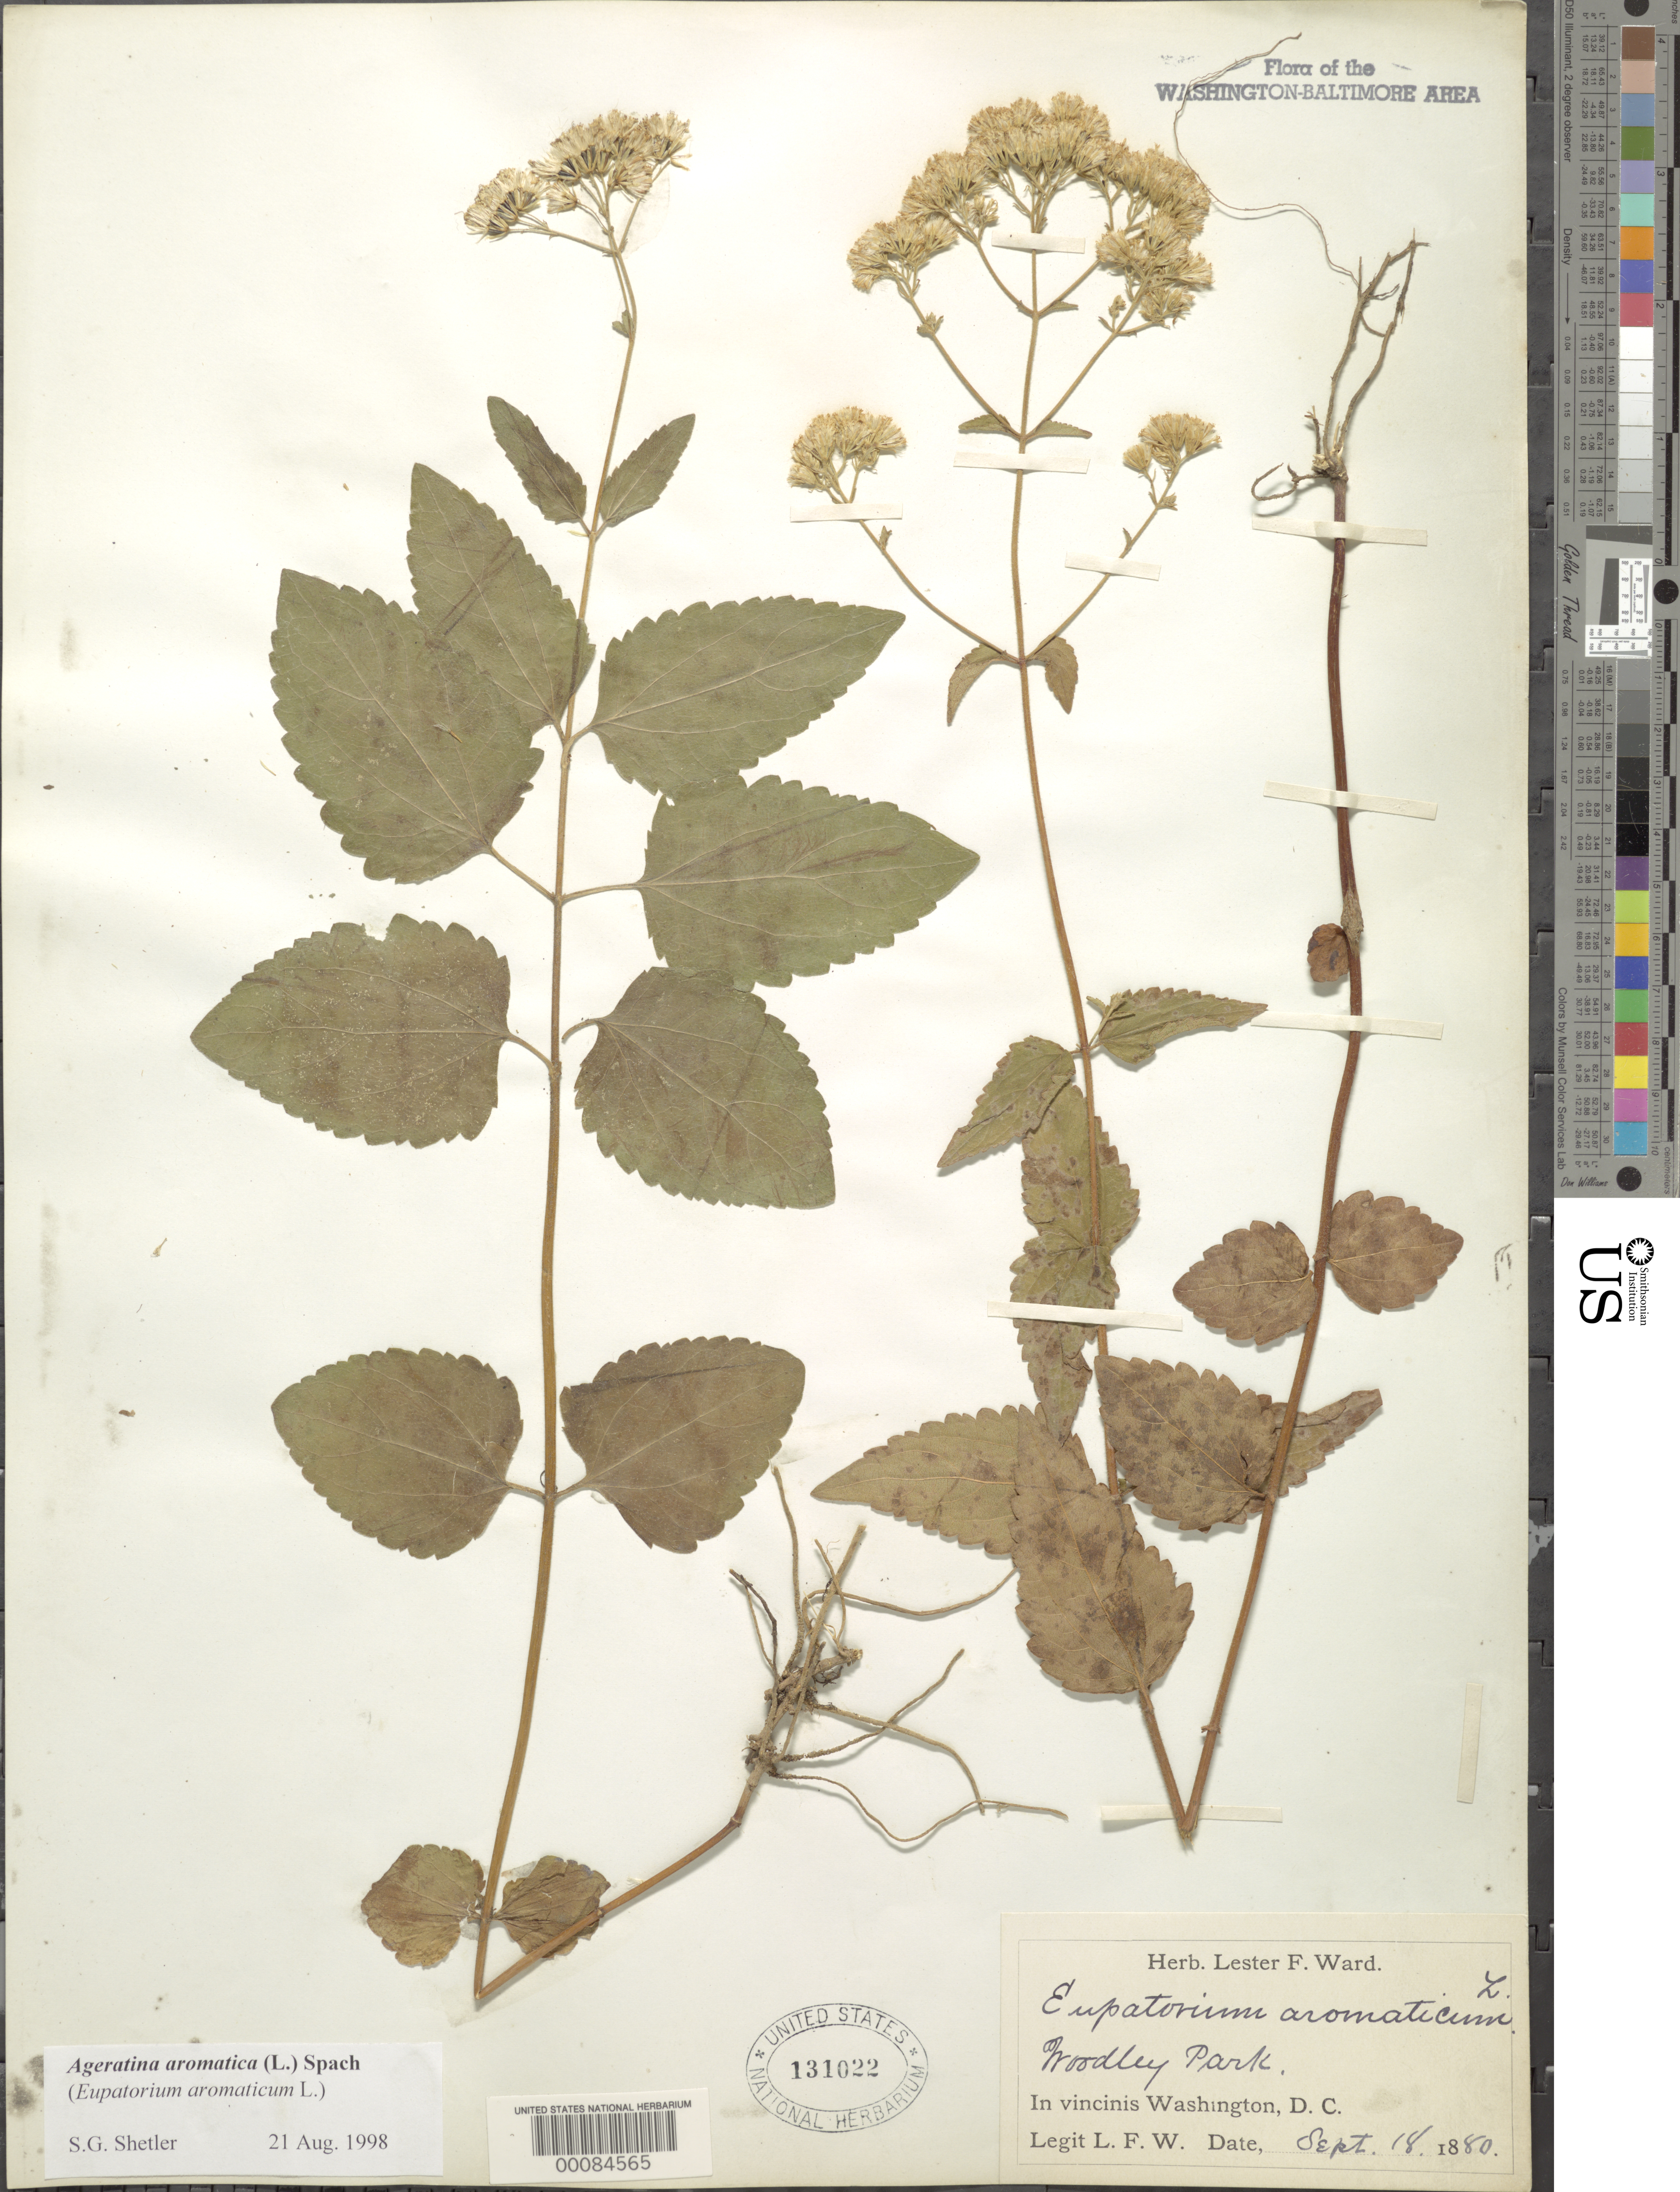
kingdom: Plantae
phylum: Tracheophyta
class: Magnoliopsida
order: Asterales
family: Asteraceae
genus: Ageratina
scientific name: Ageratina aromatica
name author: (L.) Spach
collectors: L. F. Ward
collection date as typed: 18 Sep 1880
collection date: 1880-09-18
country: United States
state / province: District of Columbia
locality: Woodley Park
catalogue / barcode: US 131022